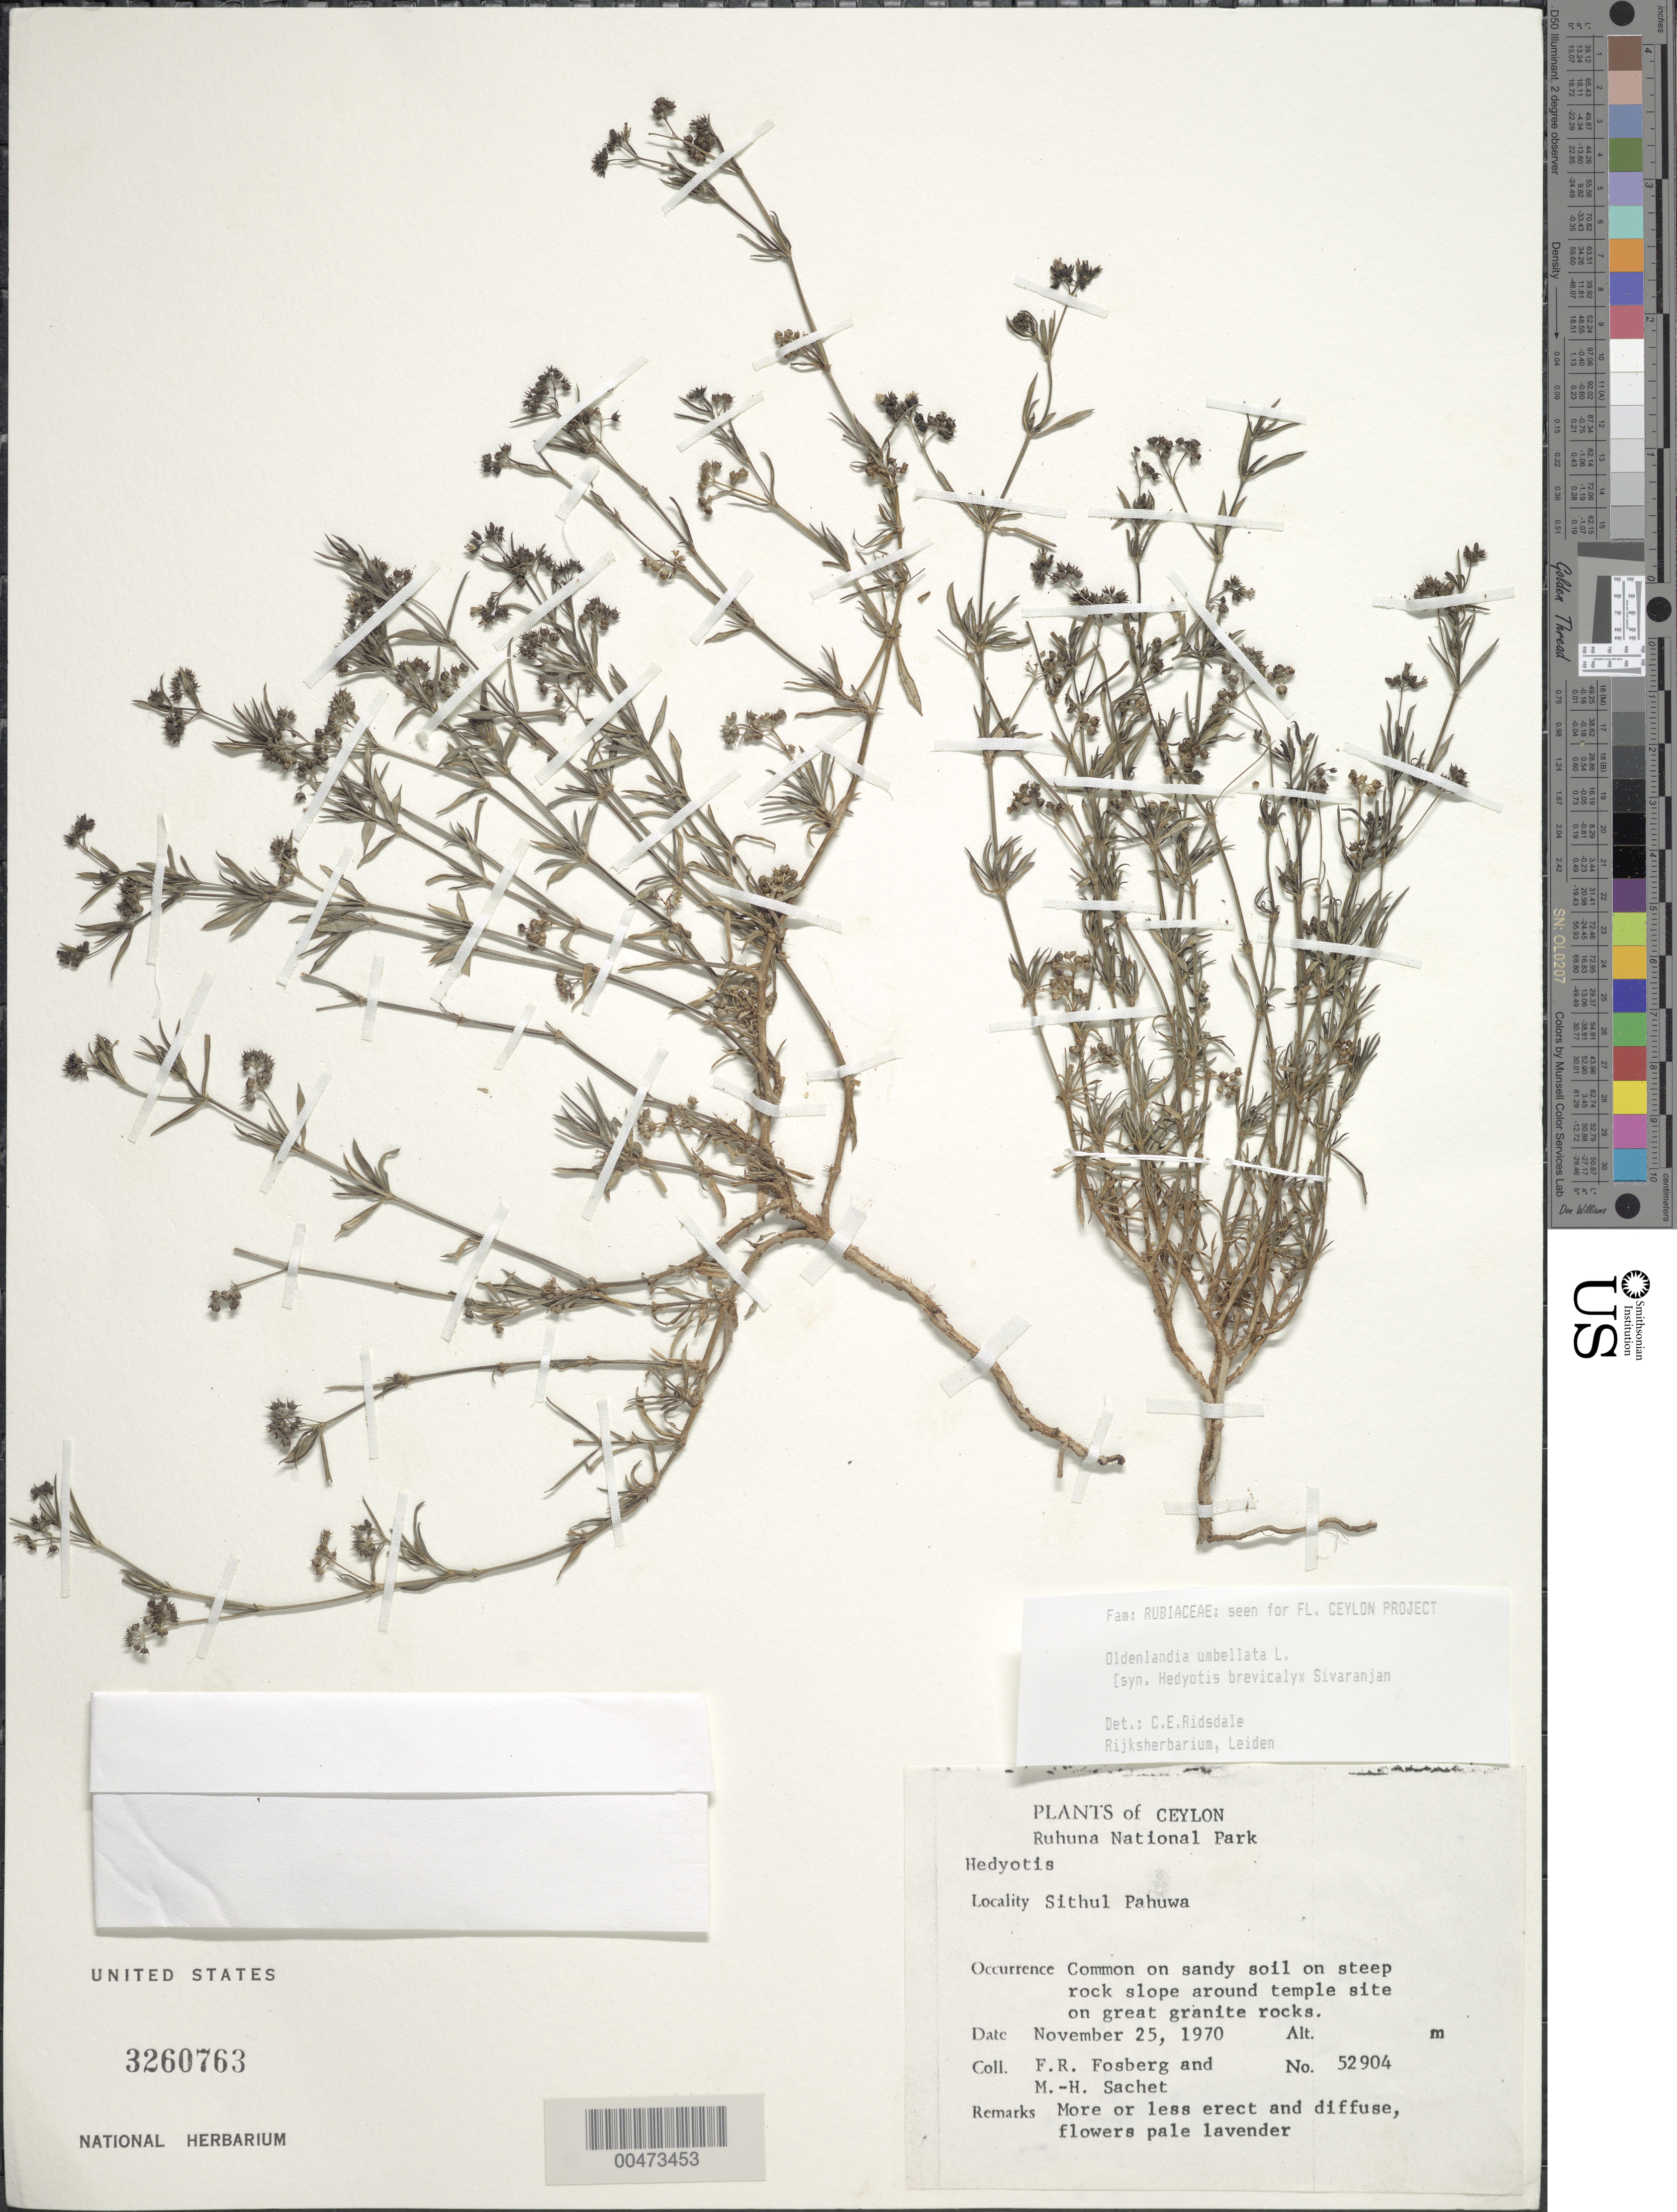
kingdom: Plantae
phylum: Tracheophyta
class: Magnoliopsida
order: Gentianales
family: Rubiaceae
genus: Oldenlandia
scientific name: Oldenlandia umbellata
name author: L.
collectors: F. R. Fosberg & M.-H. Sachet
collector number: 52904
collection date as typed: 25 Nov 1970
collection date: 1970-11-25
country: Sri Lanka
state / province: Southern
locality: Ruhuna Natl Park, Sithul Pahuwa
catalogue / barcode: US 3260763